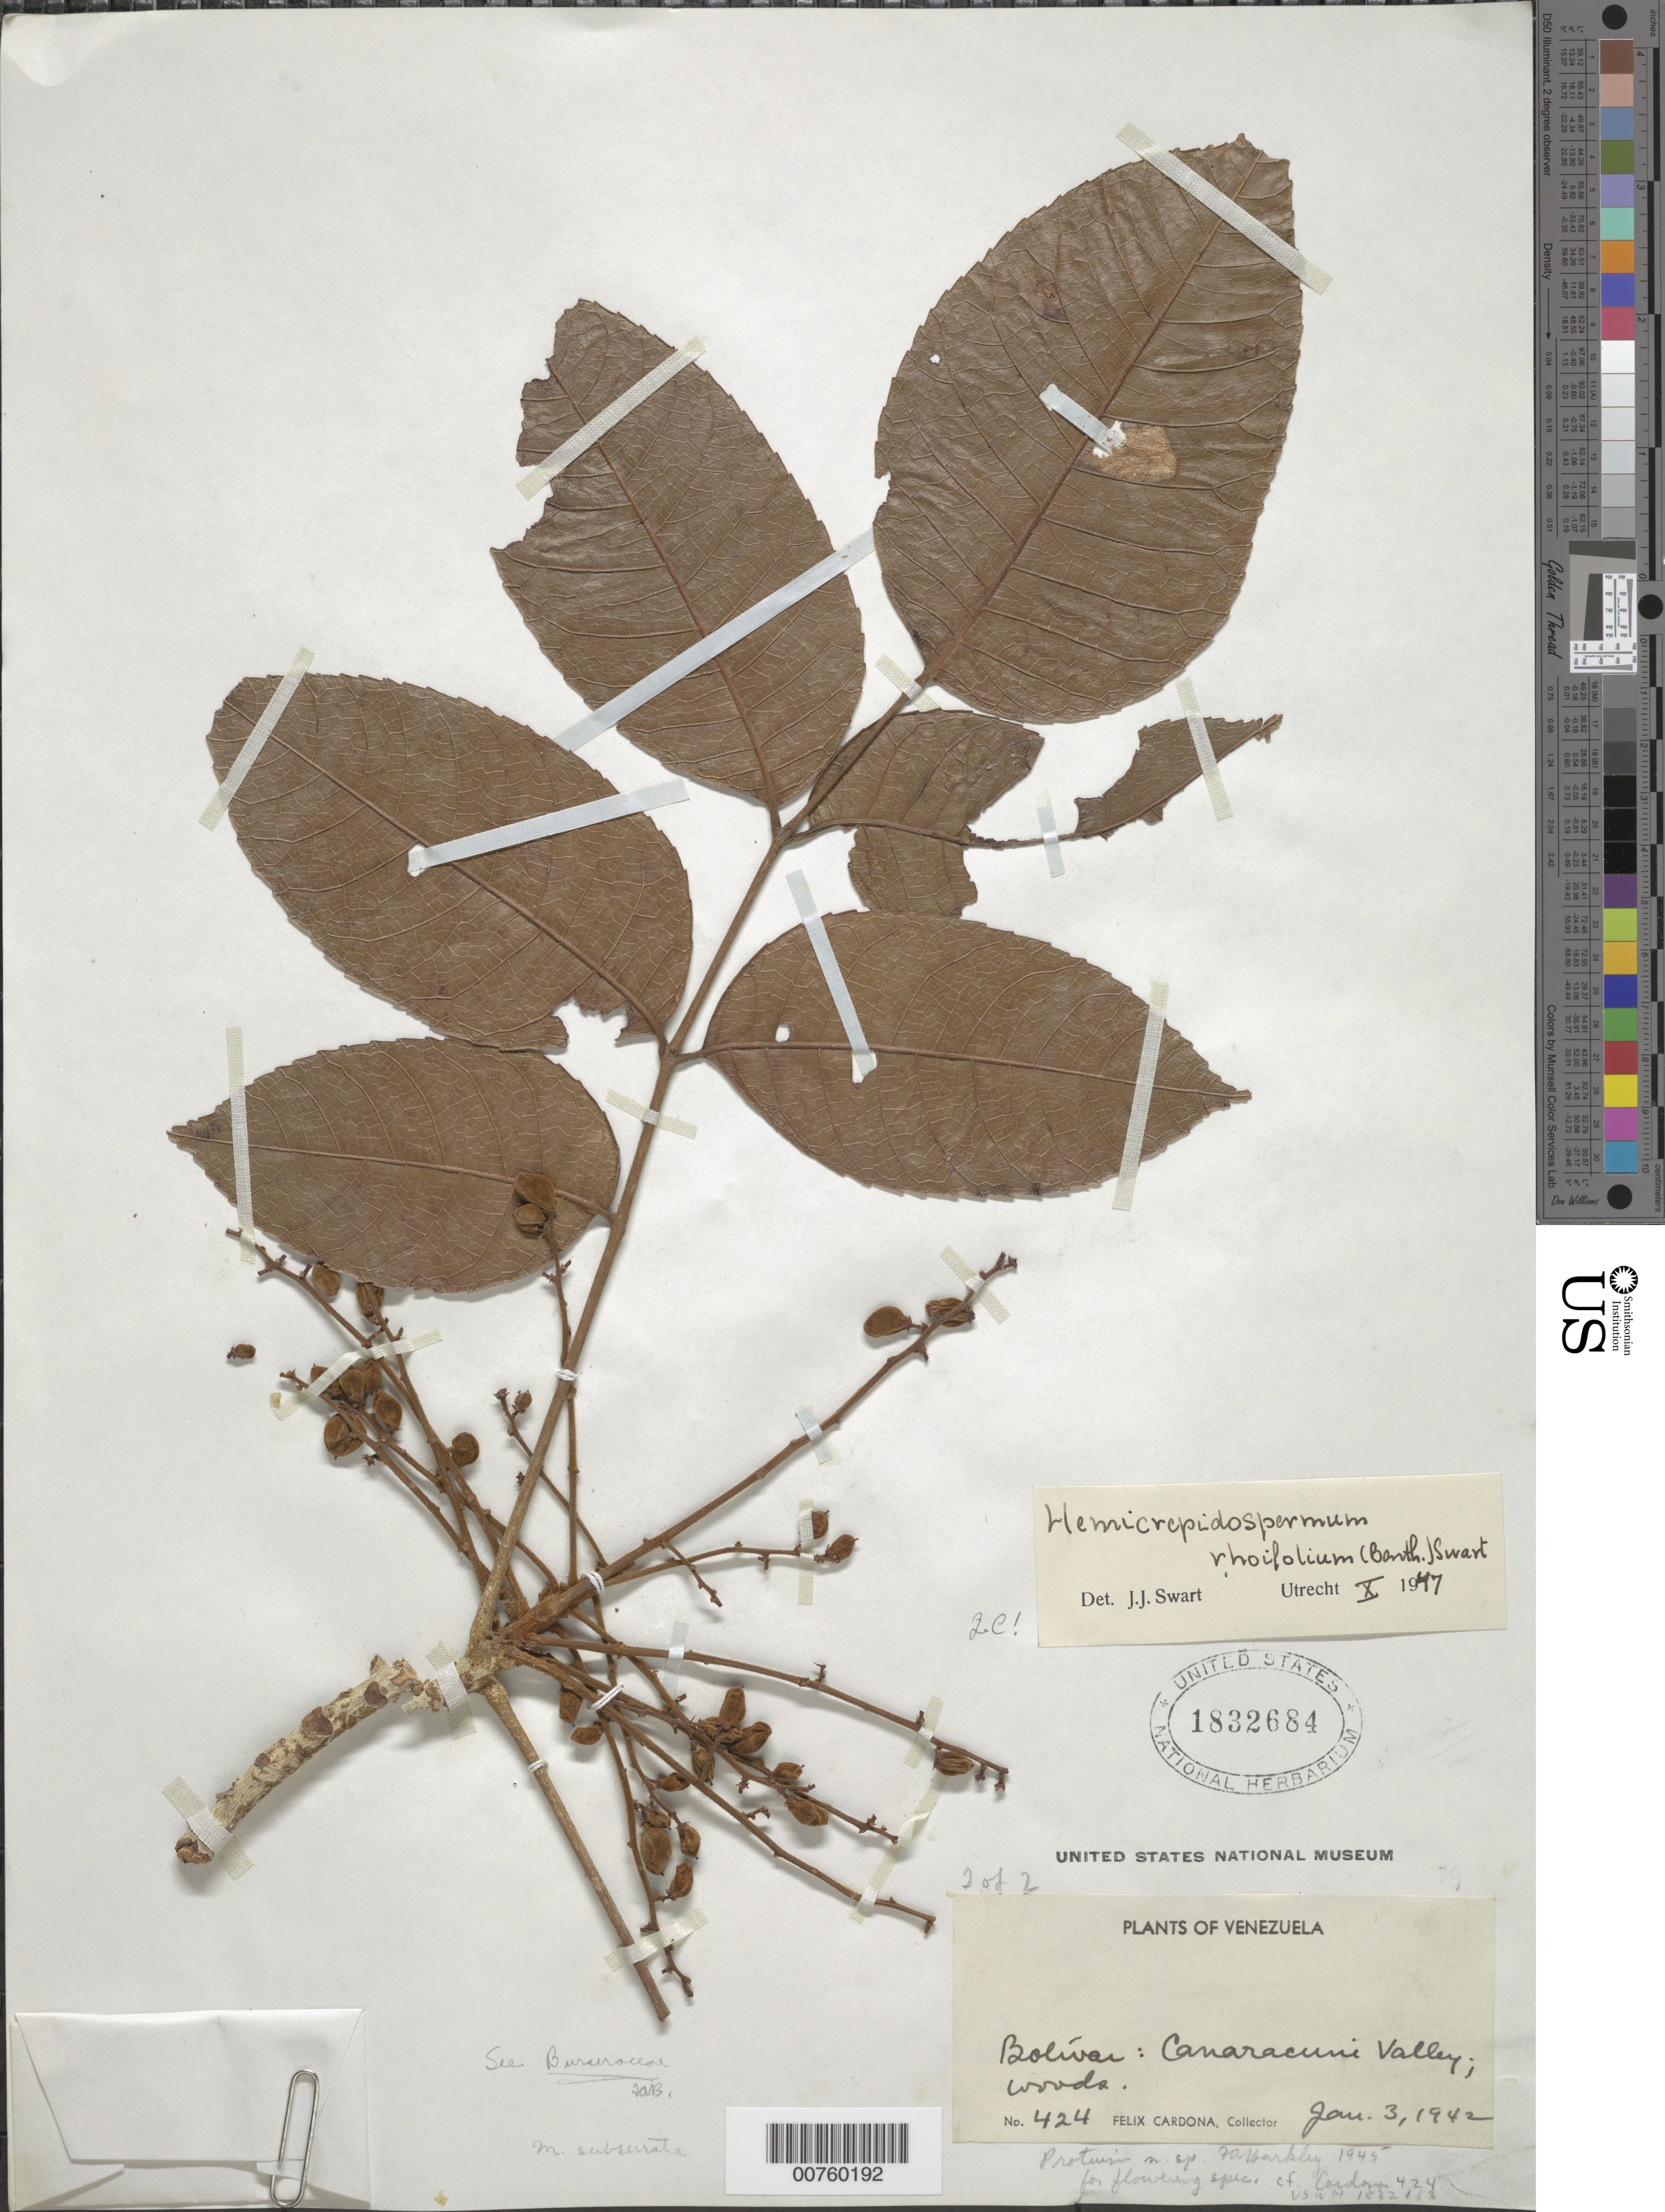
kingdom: Plantae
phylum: Tracheophyta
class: Magnoliopsida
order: Sapindales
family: Burseraceae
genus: Protium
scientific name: Protium rhoifolium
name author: (Benth.) Byng & Christenh.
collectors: F. Cardona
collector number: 424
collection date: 1942-01-03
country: Venezuela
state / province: Bolivar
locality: Canaracuni Valley; woods.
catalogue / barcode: US 1832684